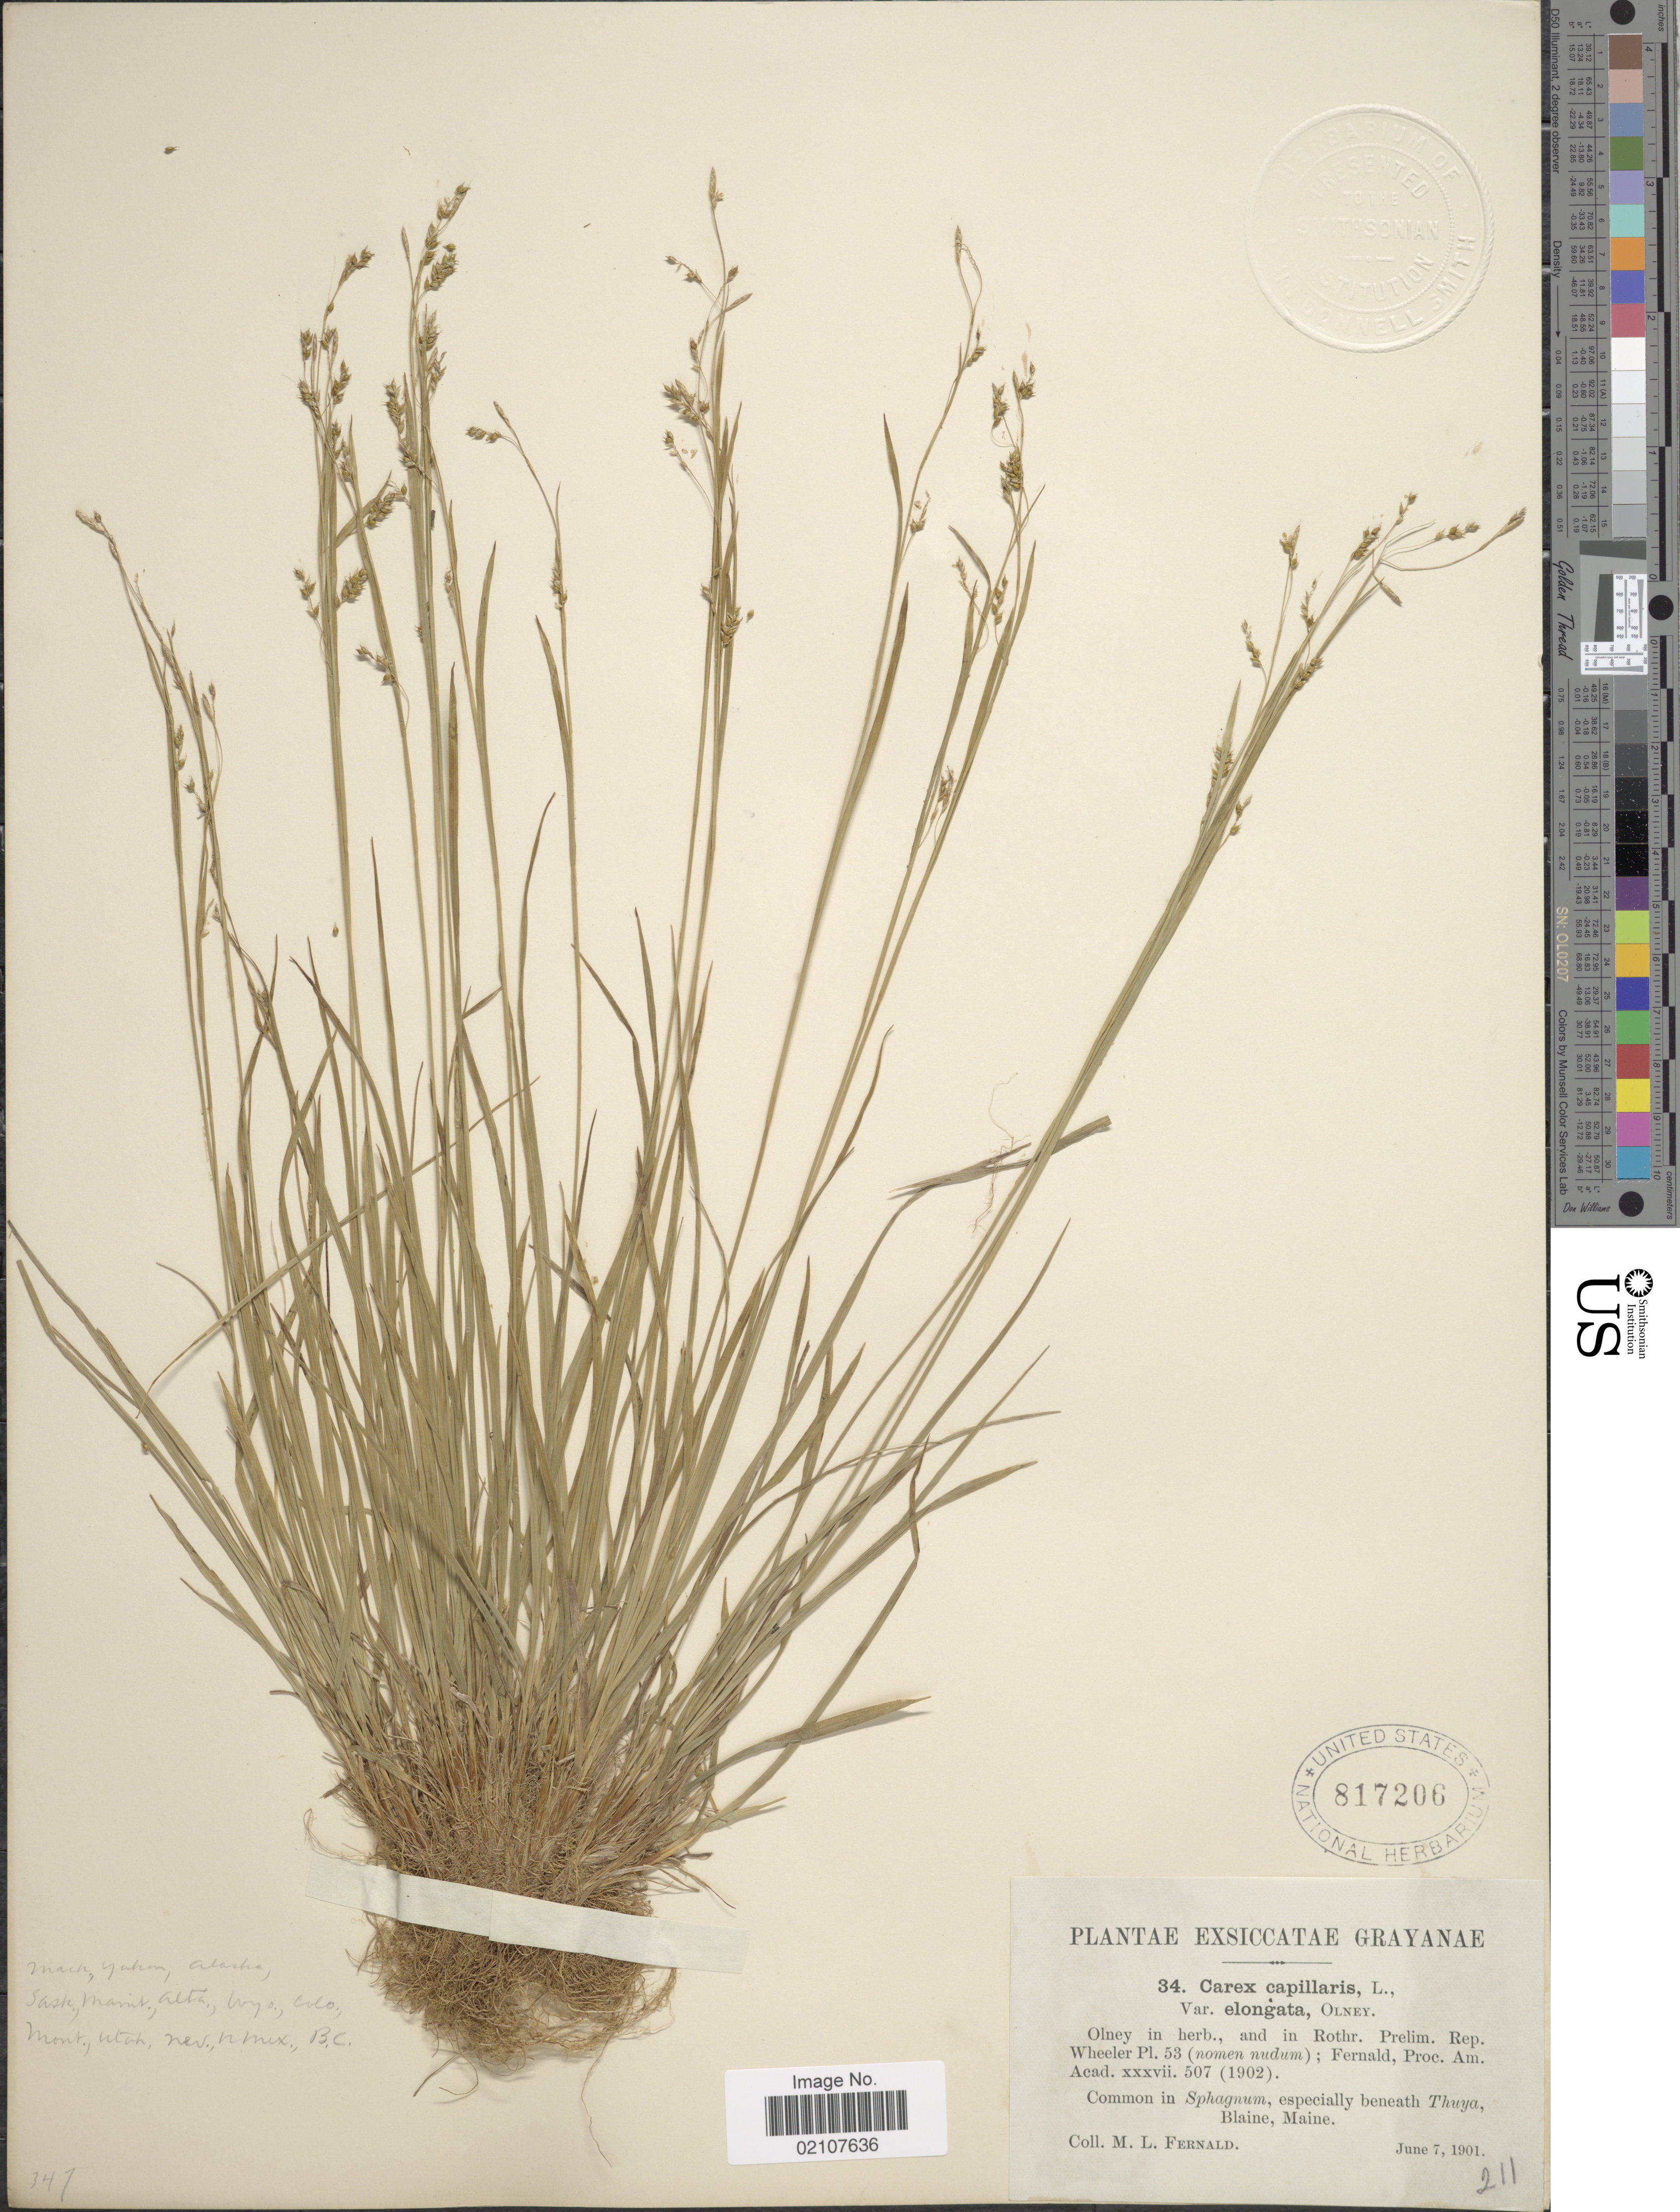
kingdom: Plantae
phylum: Tracheophyta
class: Liliopsida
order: Poales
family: Cyperaceae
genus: Carex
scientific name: Carex capillaris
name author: L.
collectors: M. L. Fernald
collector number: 34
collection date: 1901-06-07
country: United States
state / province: Maine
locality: Blaine, Maine.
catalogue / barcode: US 817206